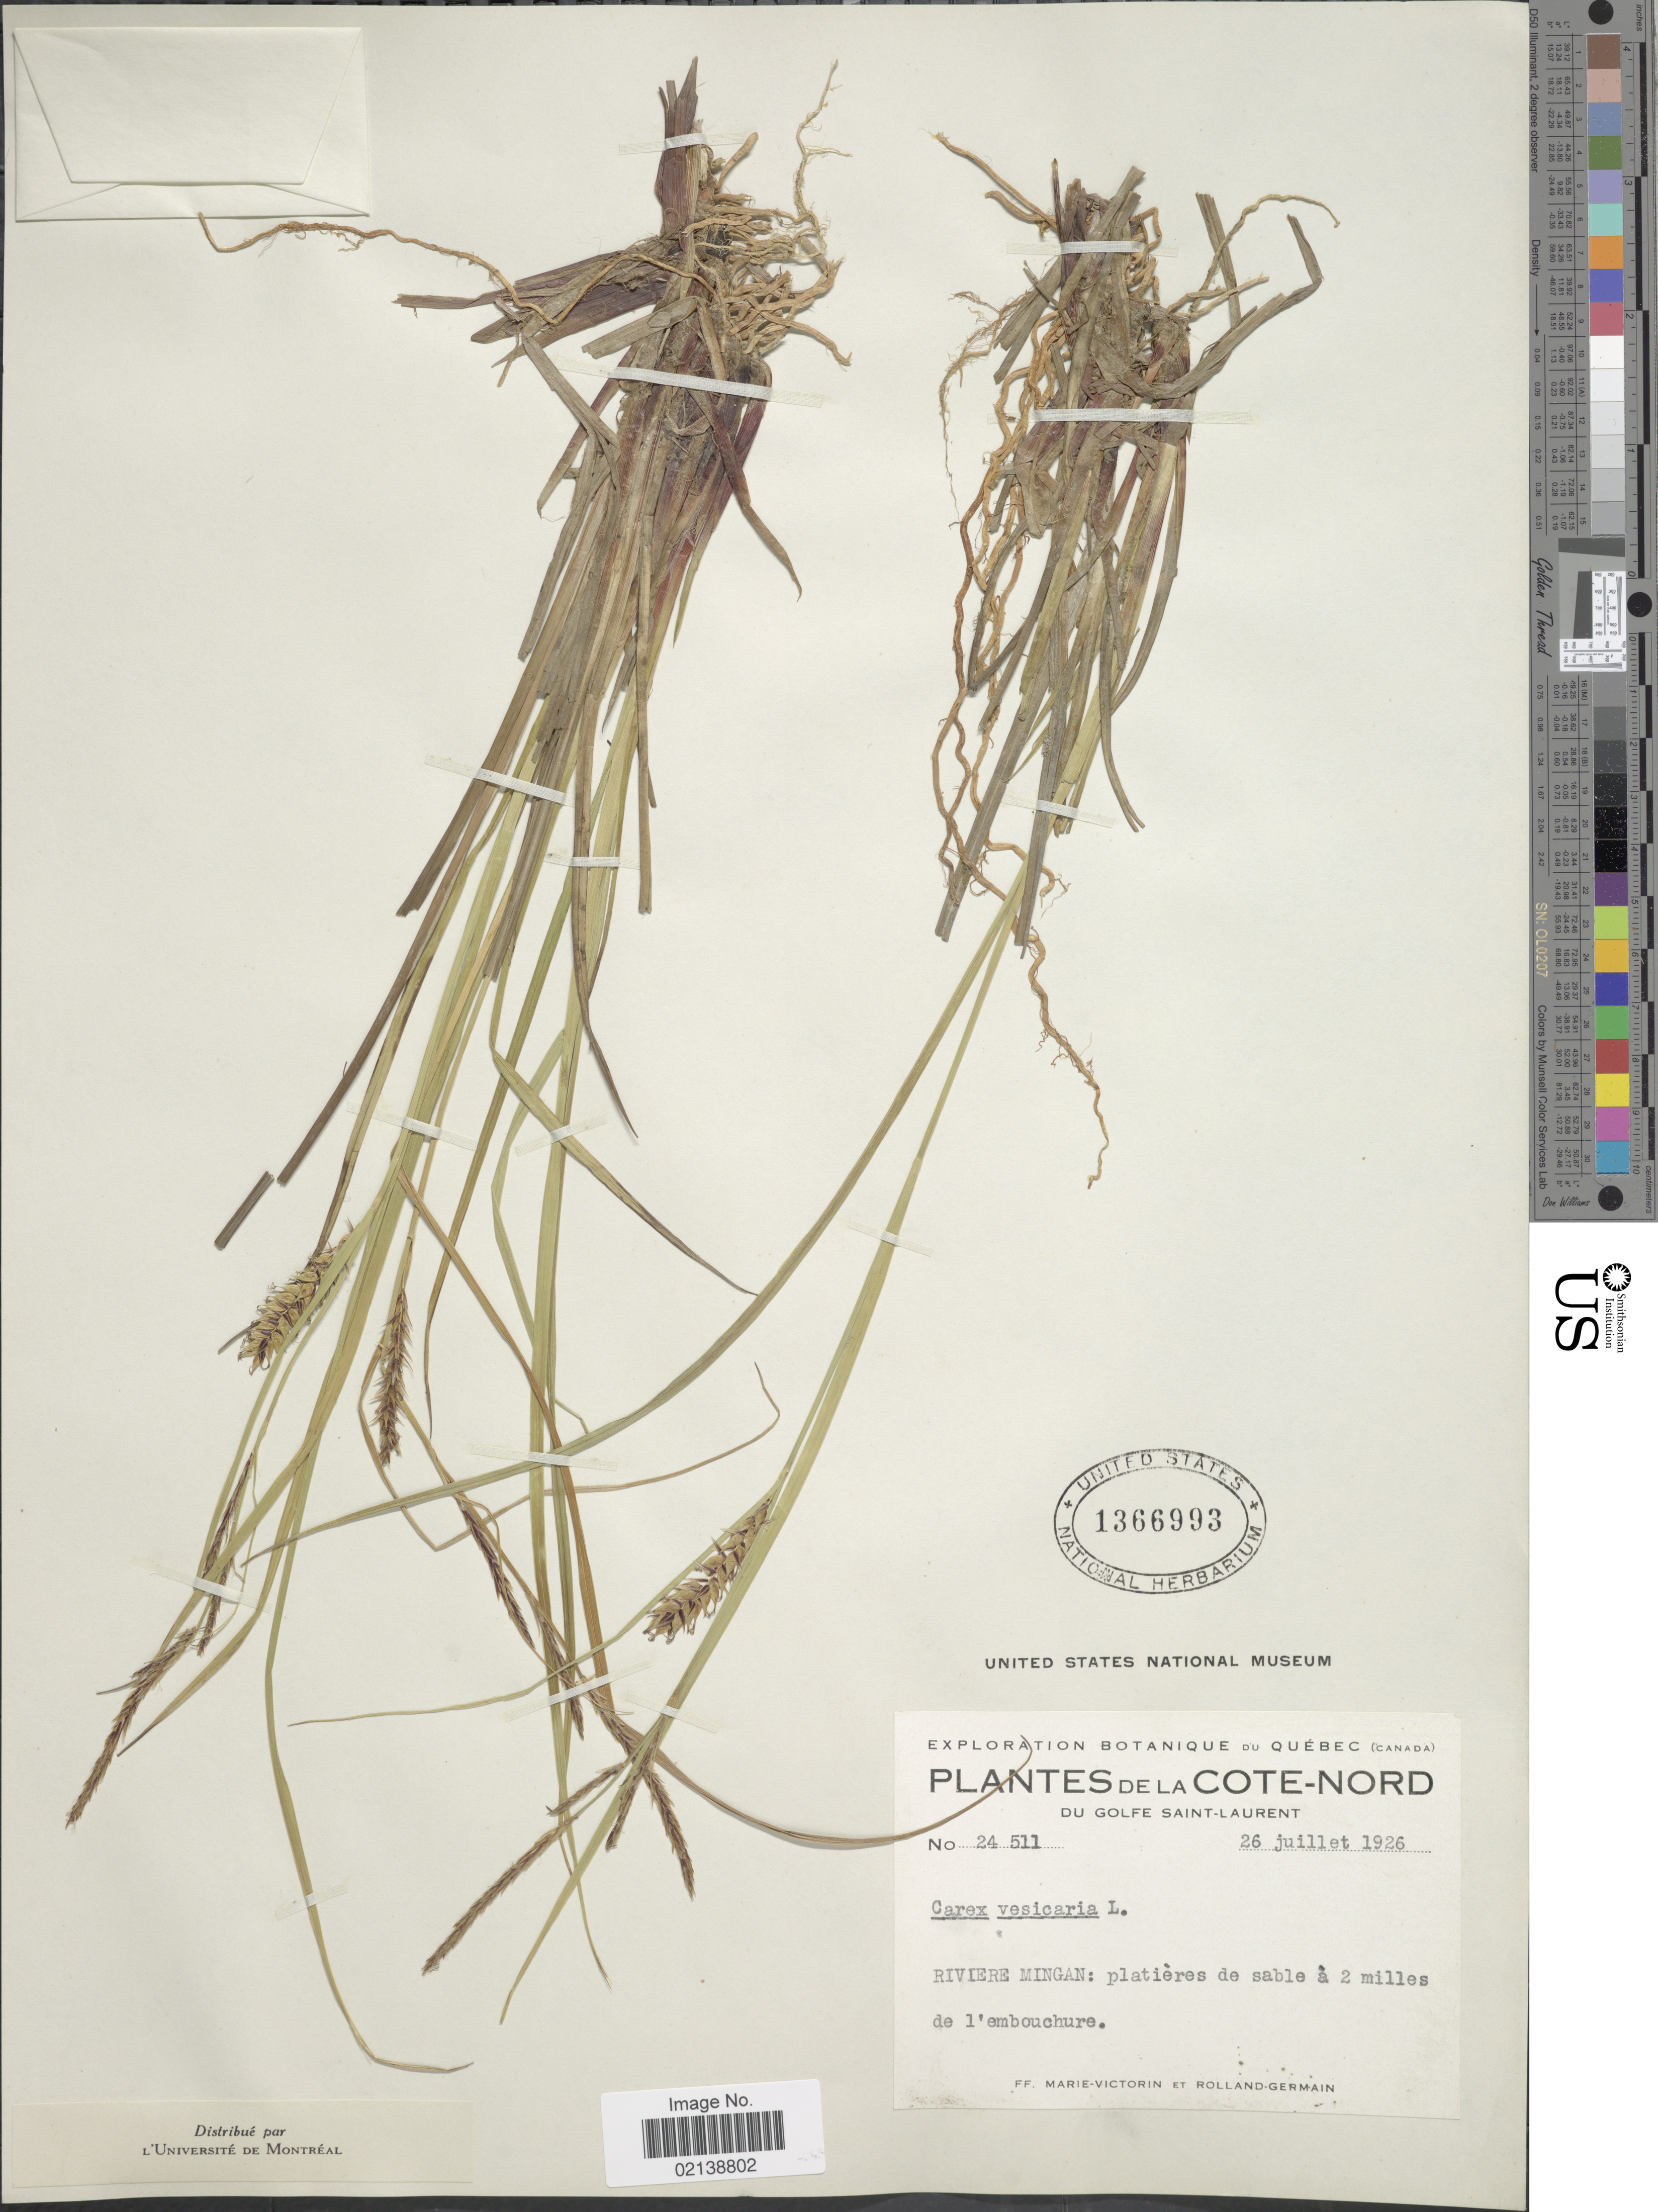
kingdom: Plantae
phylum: Tracheophyta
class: Liliopsida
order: Poales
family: Cyperaceae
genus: Carex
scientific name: Carex vesicaria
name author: L.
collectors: F. Marie-Victorin & Rolland-Germain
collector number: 24511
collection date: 1926-07-26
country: Canada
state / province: Quebec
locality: De La Cote-Nord, Riviere Mingan: platieres de sable a 2 milles de l' embouchure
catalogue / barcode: US 1366993